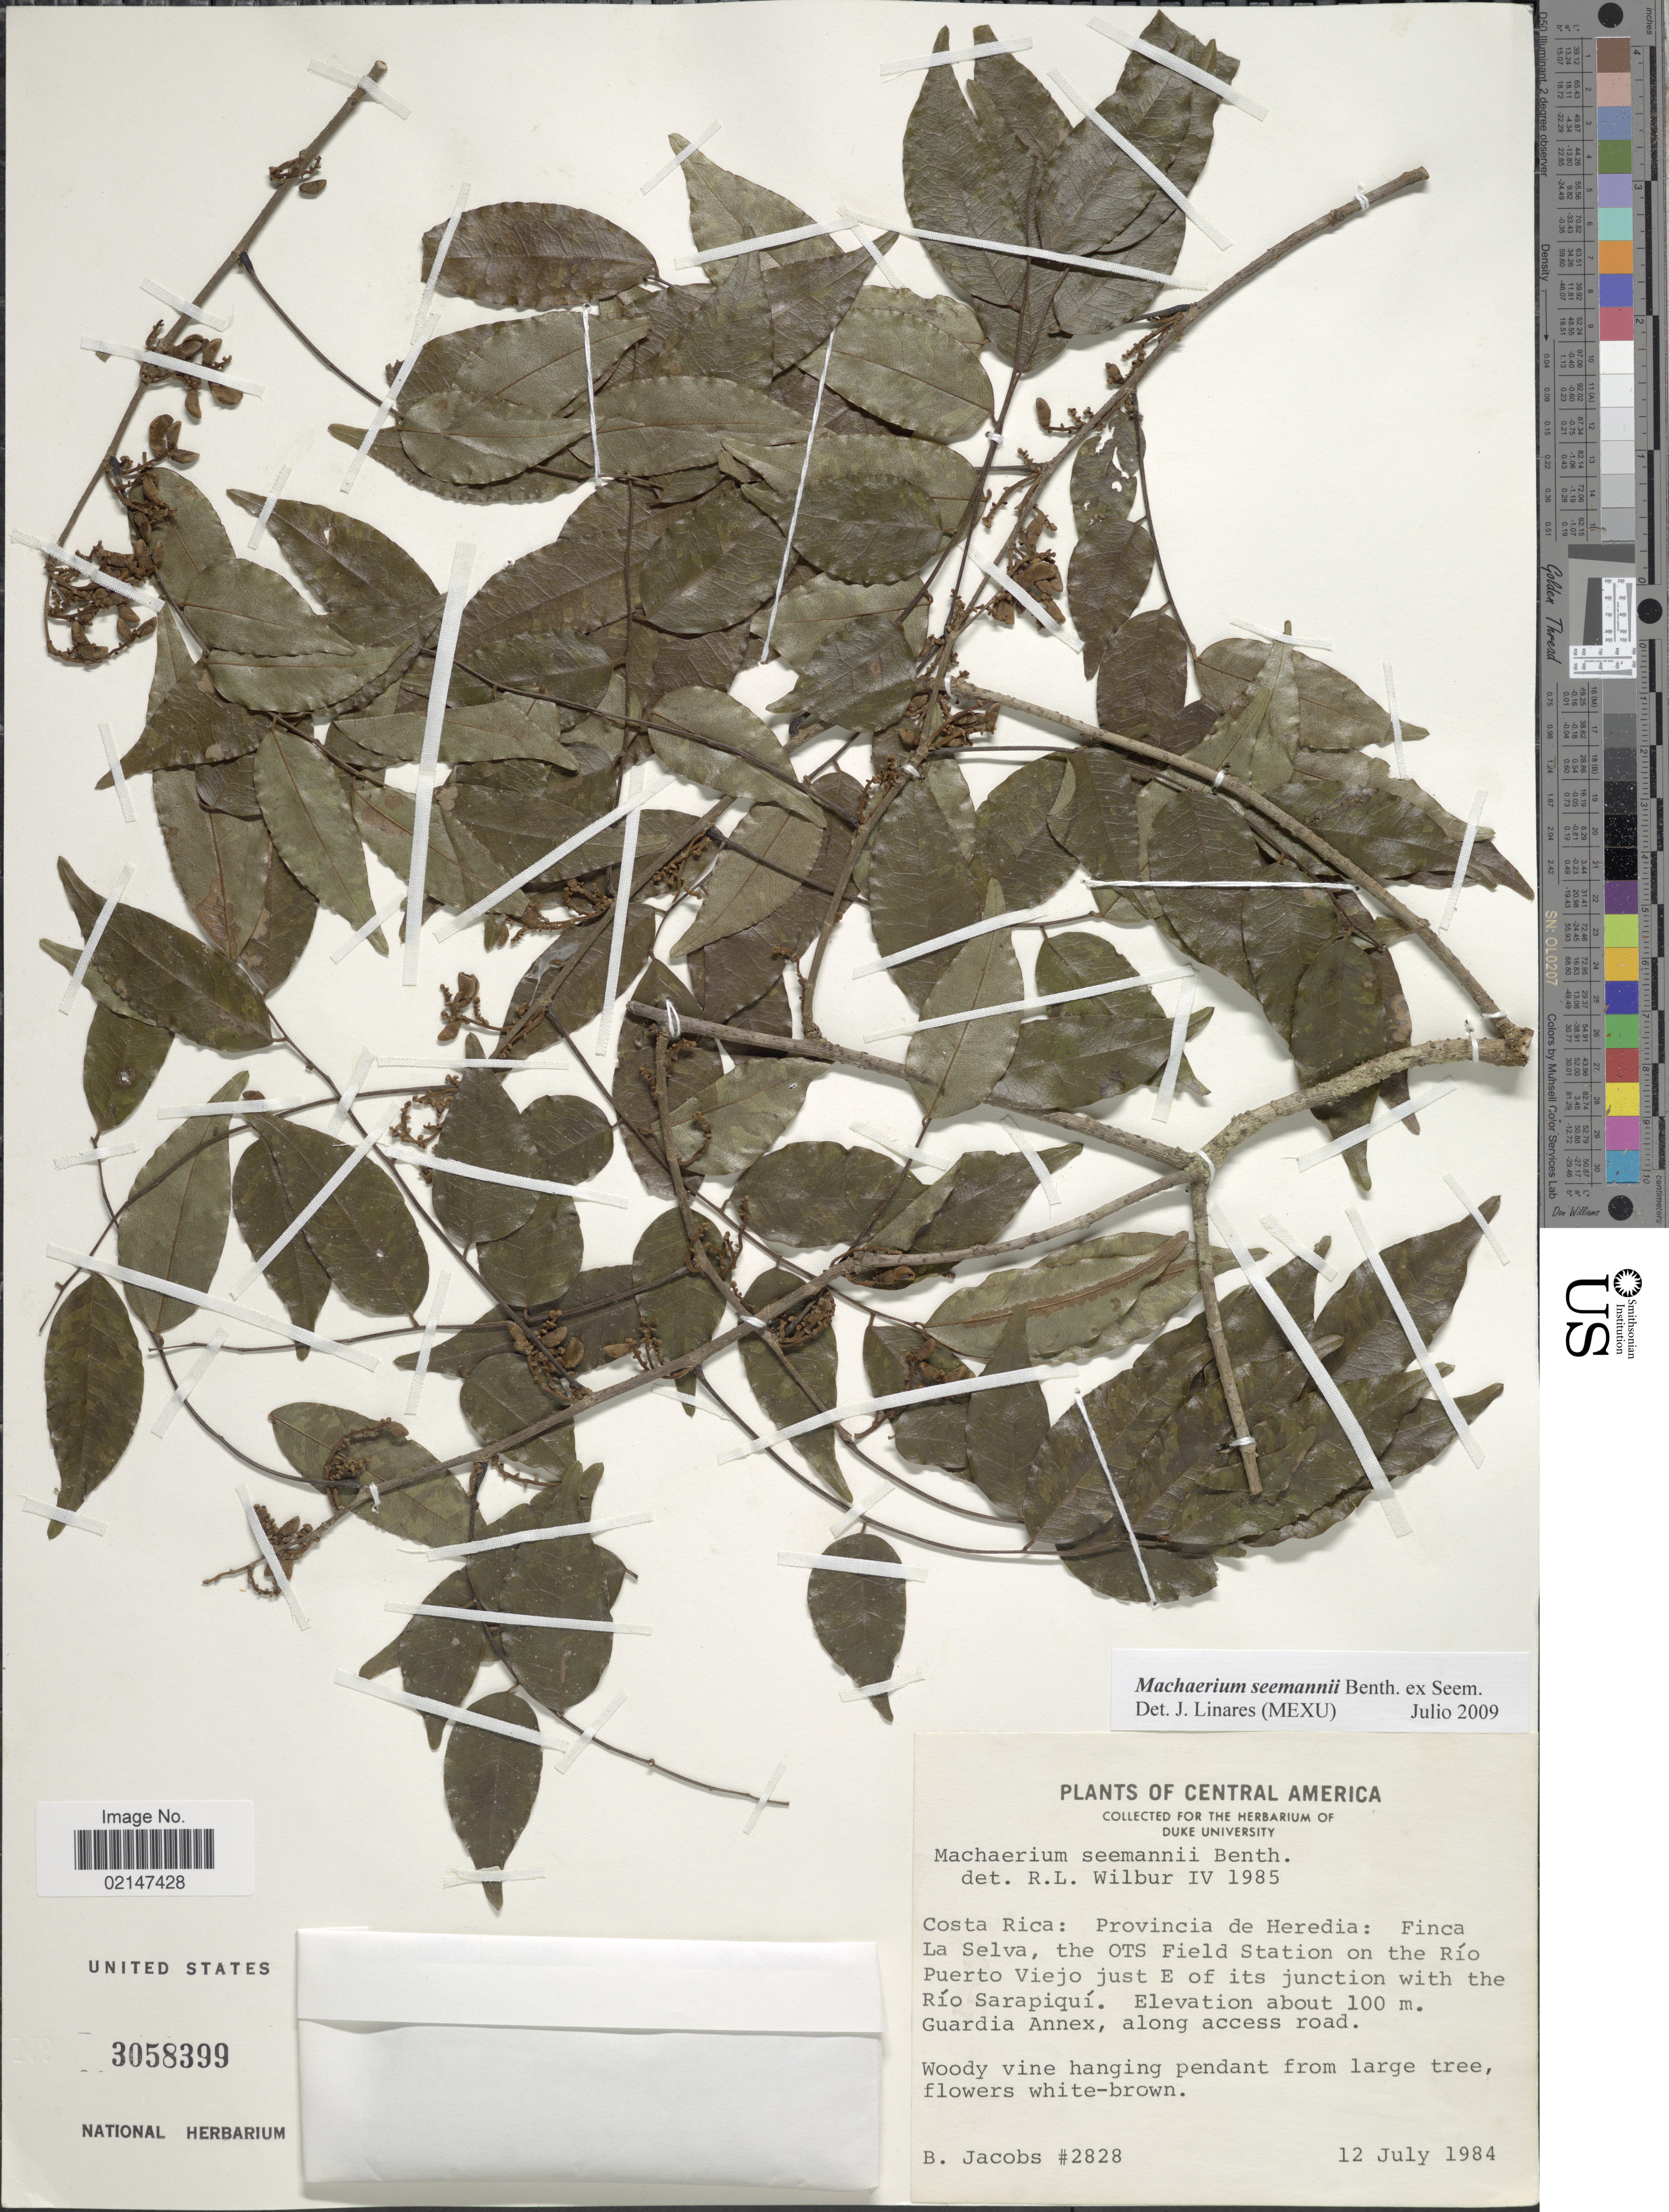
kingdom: Plantae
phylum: Tracheophyta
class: Magnoliopsida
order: Fabales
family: Fabaceae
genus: Machaerium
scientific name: Machaerium seemanni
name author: Benth. in Seem.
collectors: B. Jacobs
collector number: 2828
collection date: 1984-07-12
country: Costa Rica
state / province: Heredia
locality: Costa Rica: Provincia de Heredia: Finca La Selva. the OTS Field Station on the Rio Puerto Viejo just E of its junction with the Rio Sarapiqui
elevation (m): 100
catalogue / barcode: US 3058399